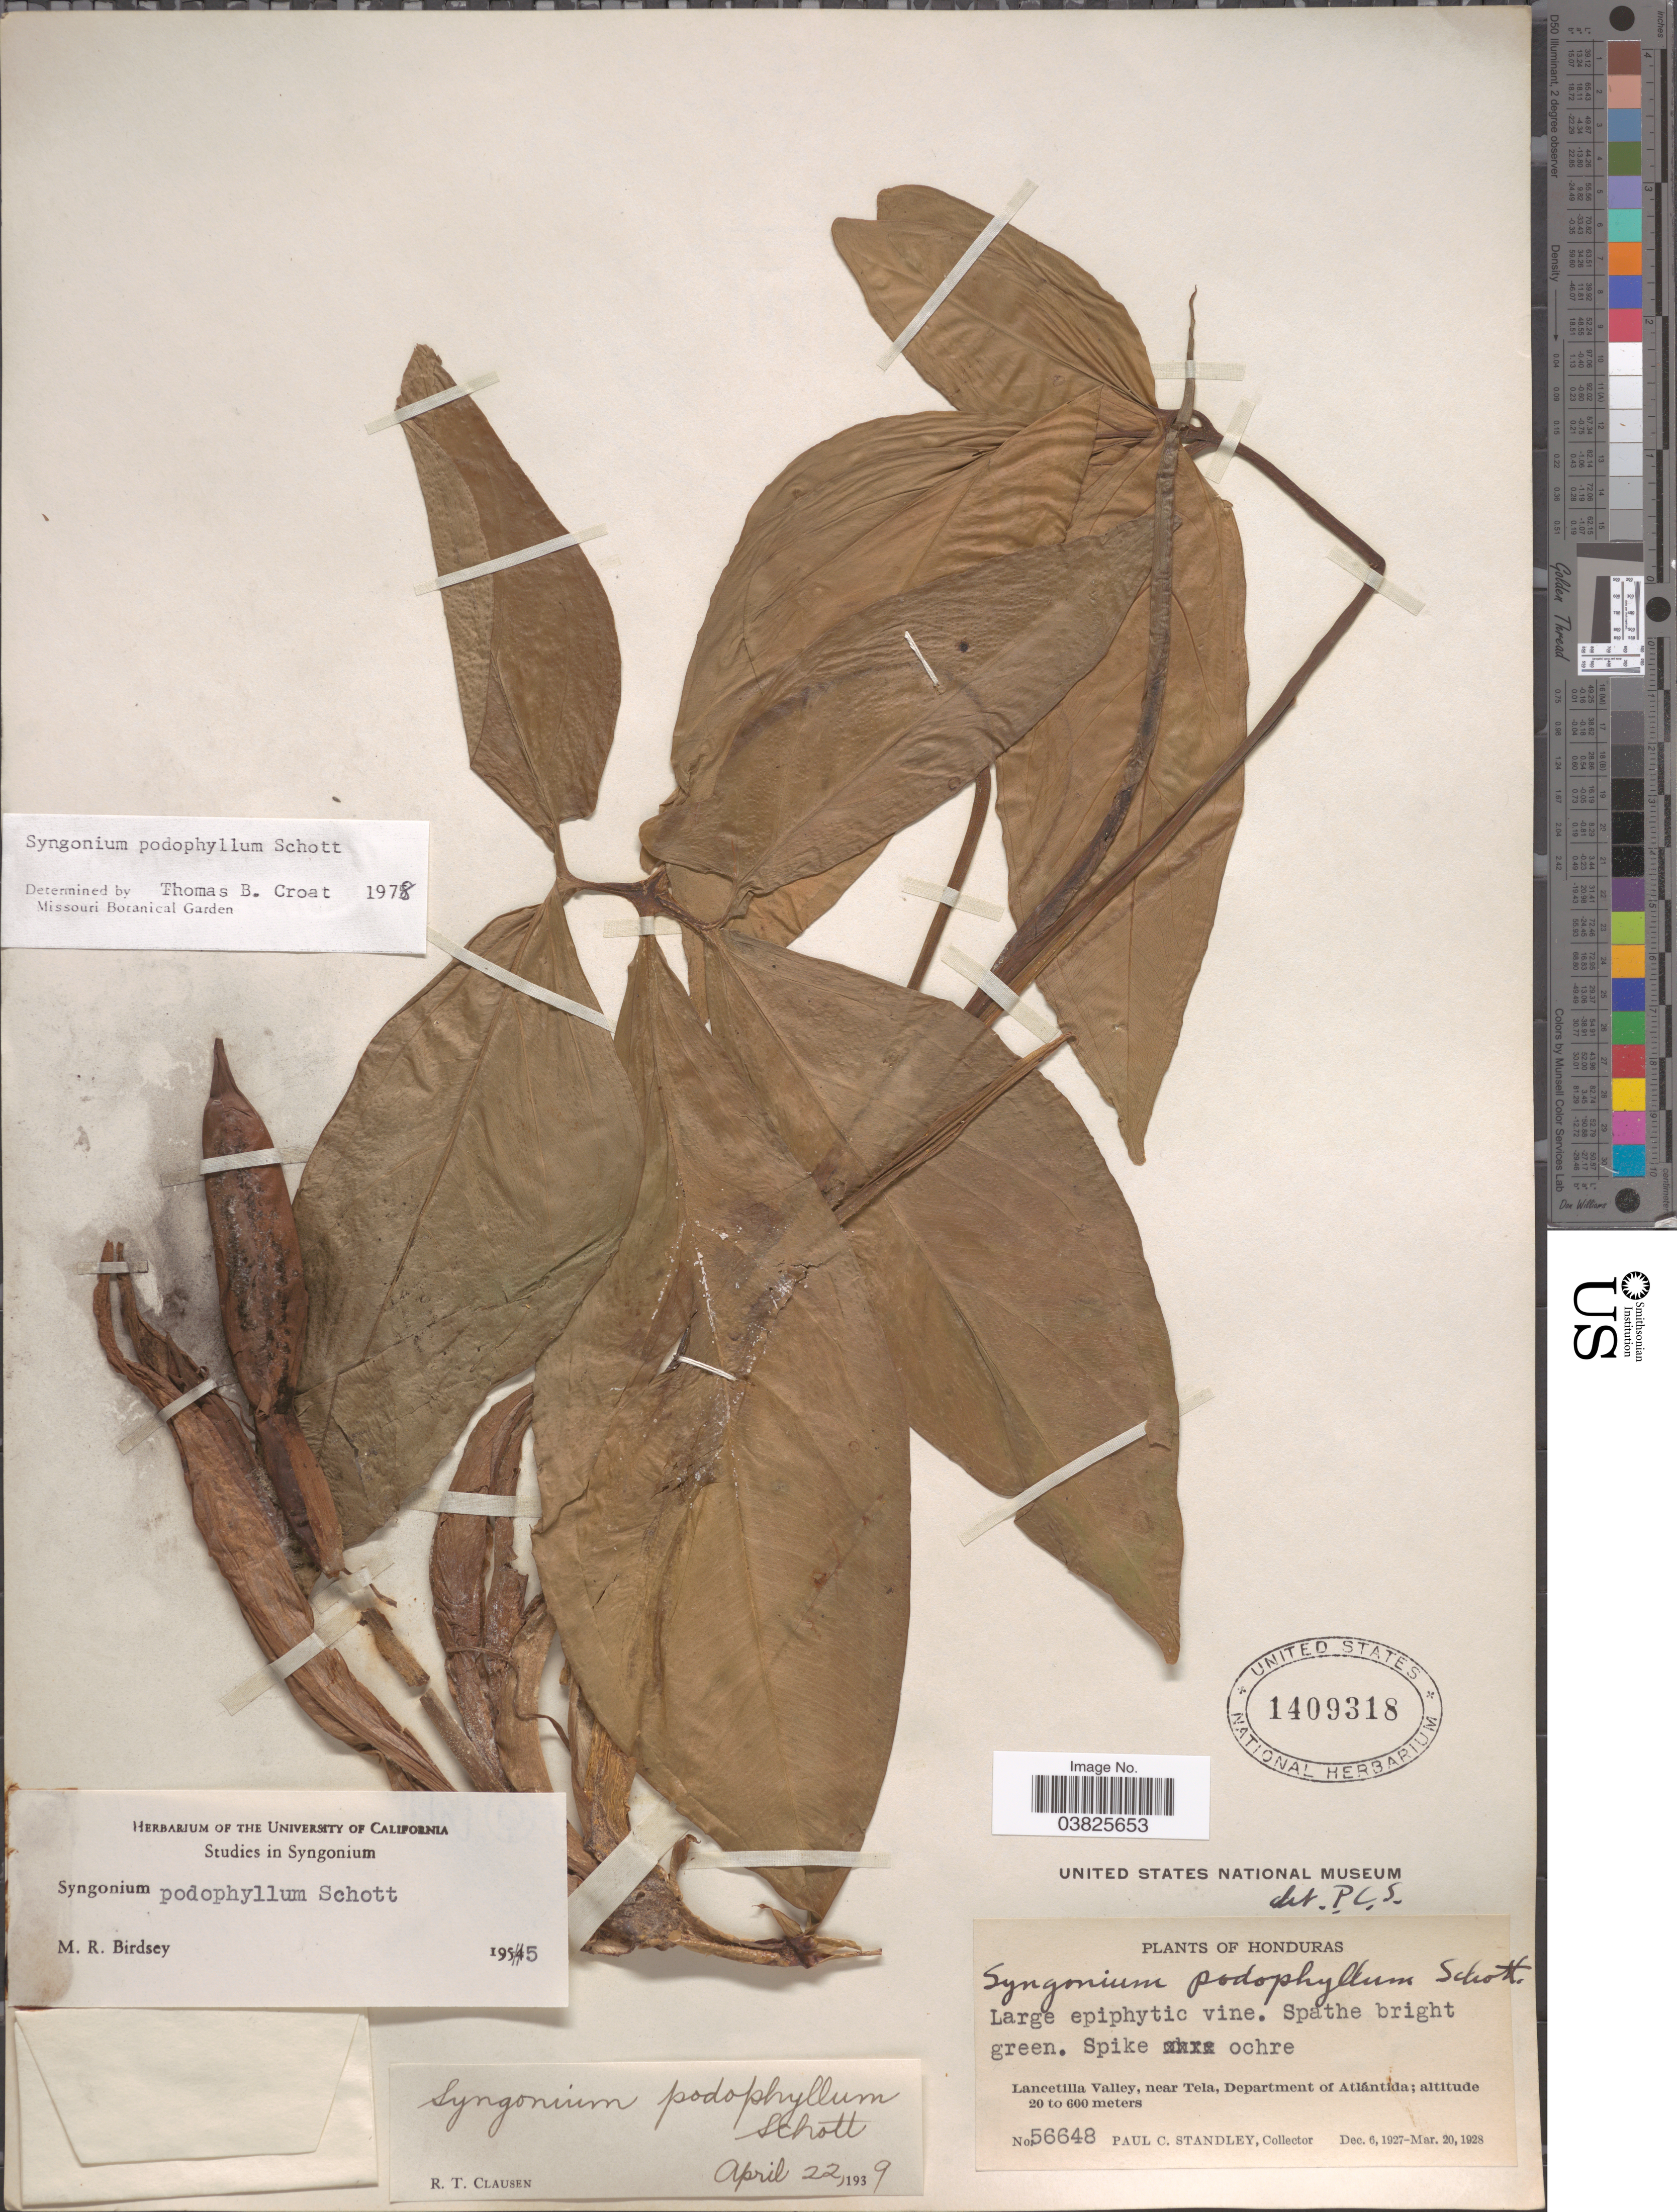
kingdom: Plantae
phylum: Tracheophyta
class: Liliopsida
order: Alismatales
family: Araceae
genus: Syngonium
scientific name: Syngonium podophyllum 'Lemon-Lime'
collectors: P. C. Standley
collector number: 56648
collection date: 1927-12-06/1928-03-20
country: Honduras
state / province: Atlantida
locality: Lancetilla Valley, near Tela, Department of Atlántida.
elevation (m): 20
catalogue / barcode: US 1409318